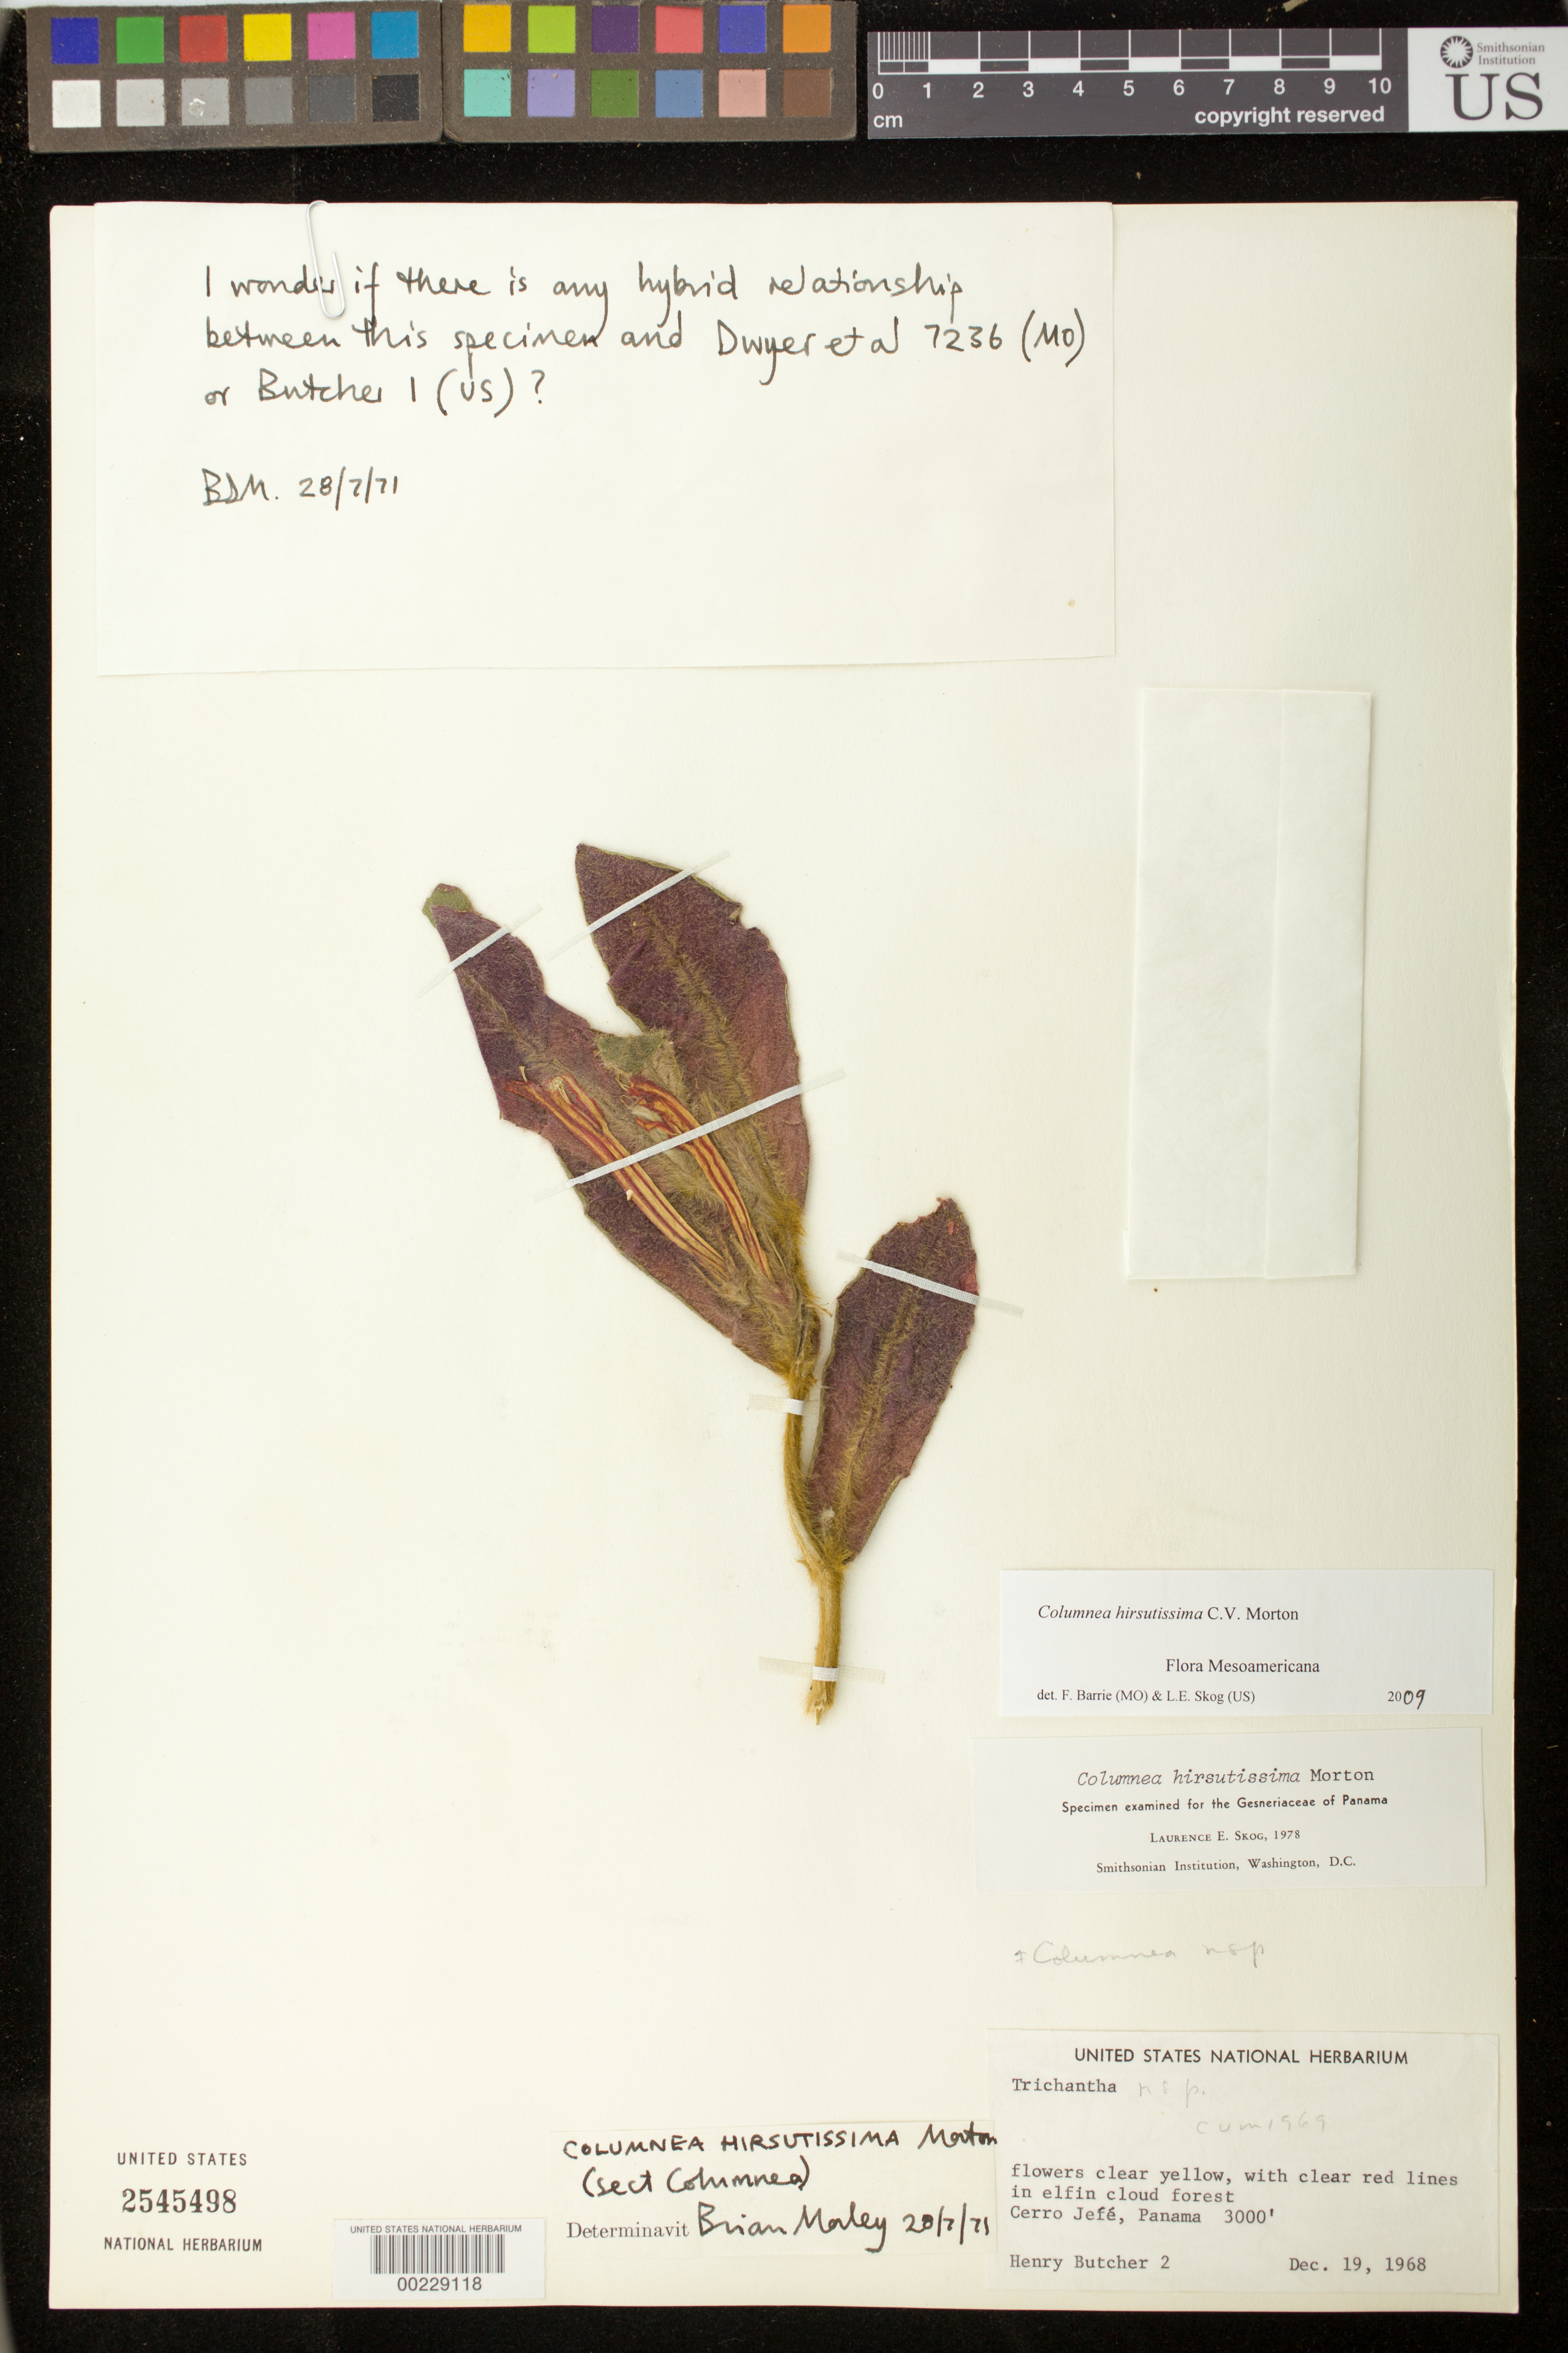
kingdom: Plantae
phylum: Tracheophyta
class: Magnoliopsida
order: Lamiales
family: Gesneriaceae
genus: Columnea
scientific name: Columnea hirsutissima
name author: C.V. Morton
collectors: H. Butcher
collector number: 2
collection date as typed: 19 Dec 1968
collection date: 1968-12-19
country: Panama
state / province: Panamá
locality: Cerro Jefe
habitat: In elfincloud forest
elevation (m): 914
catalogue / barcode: US 2545498